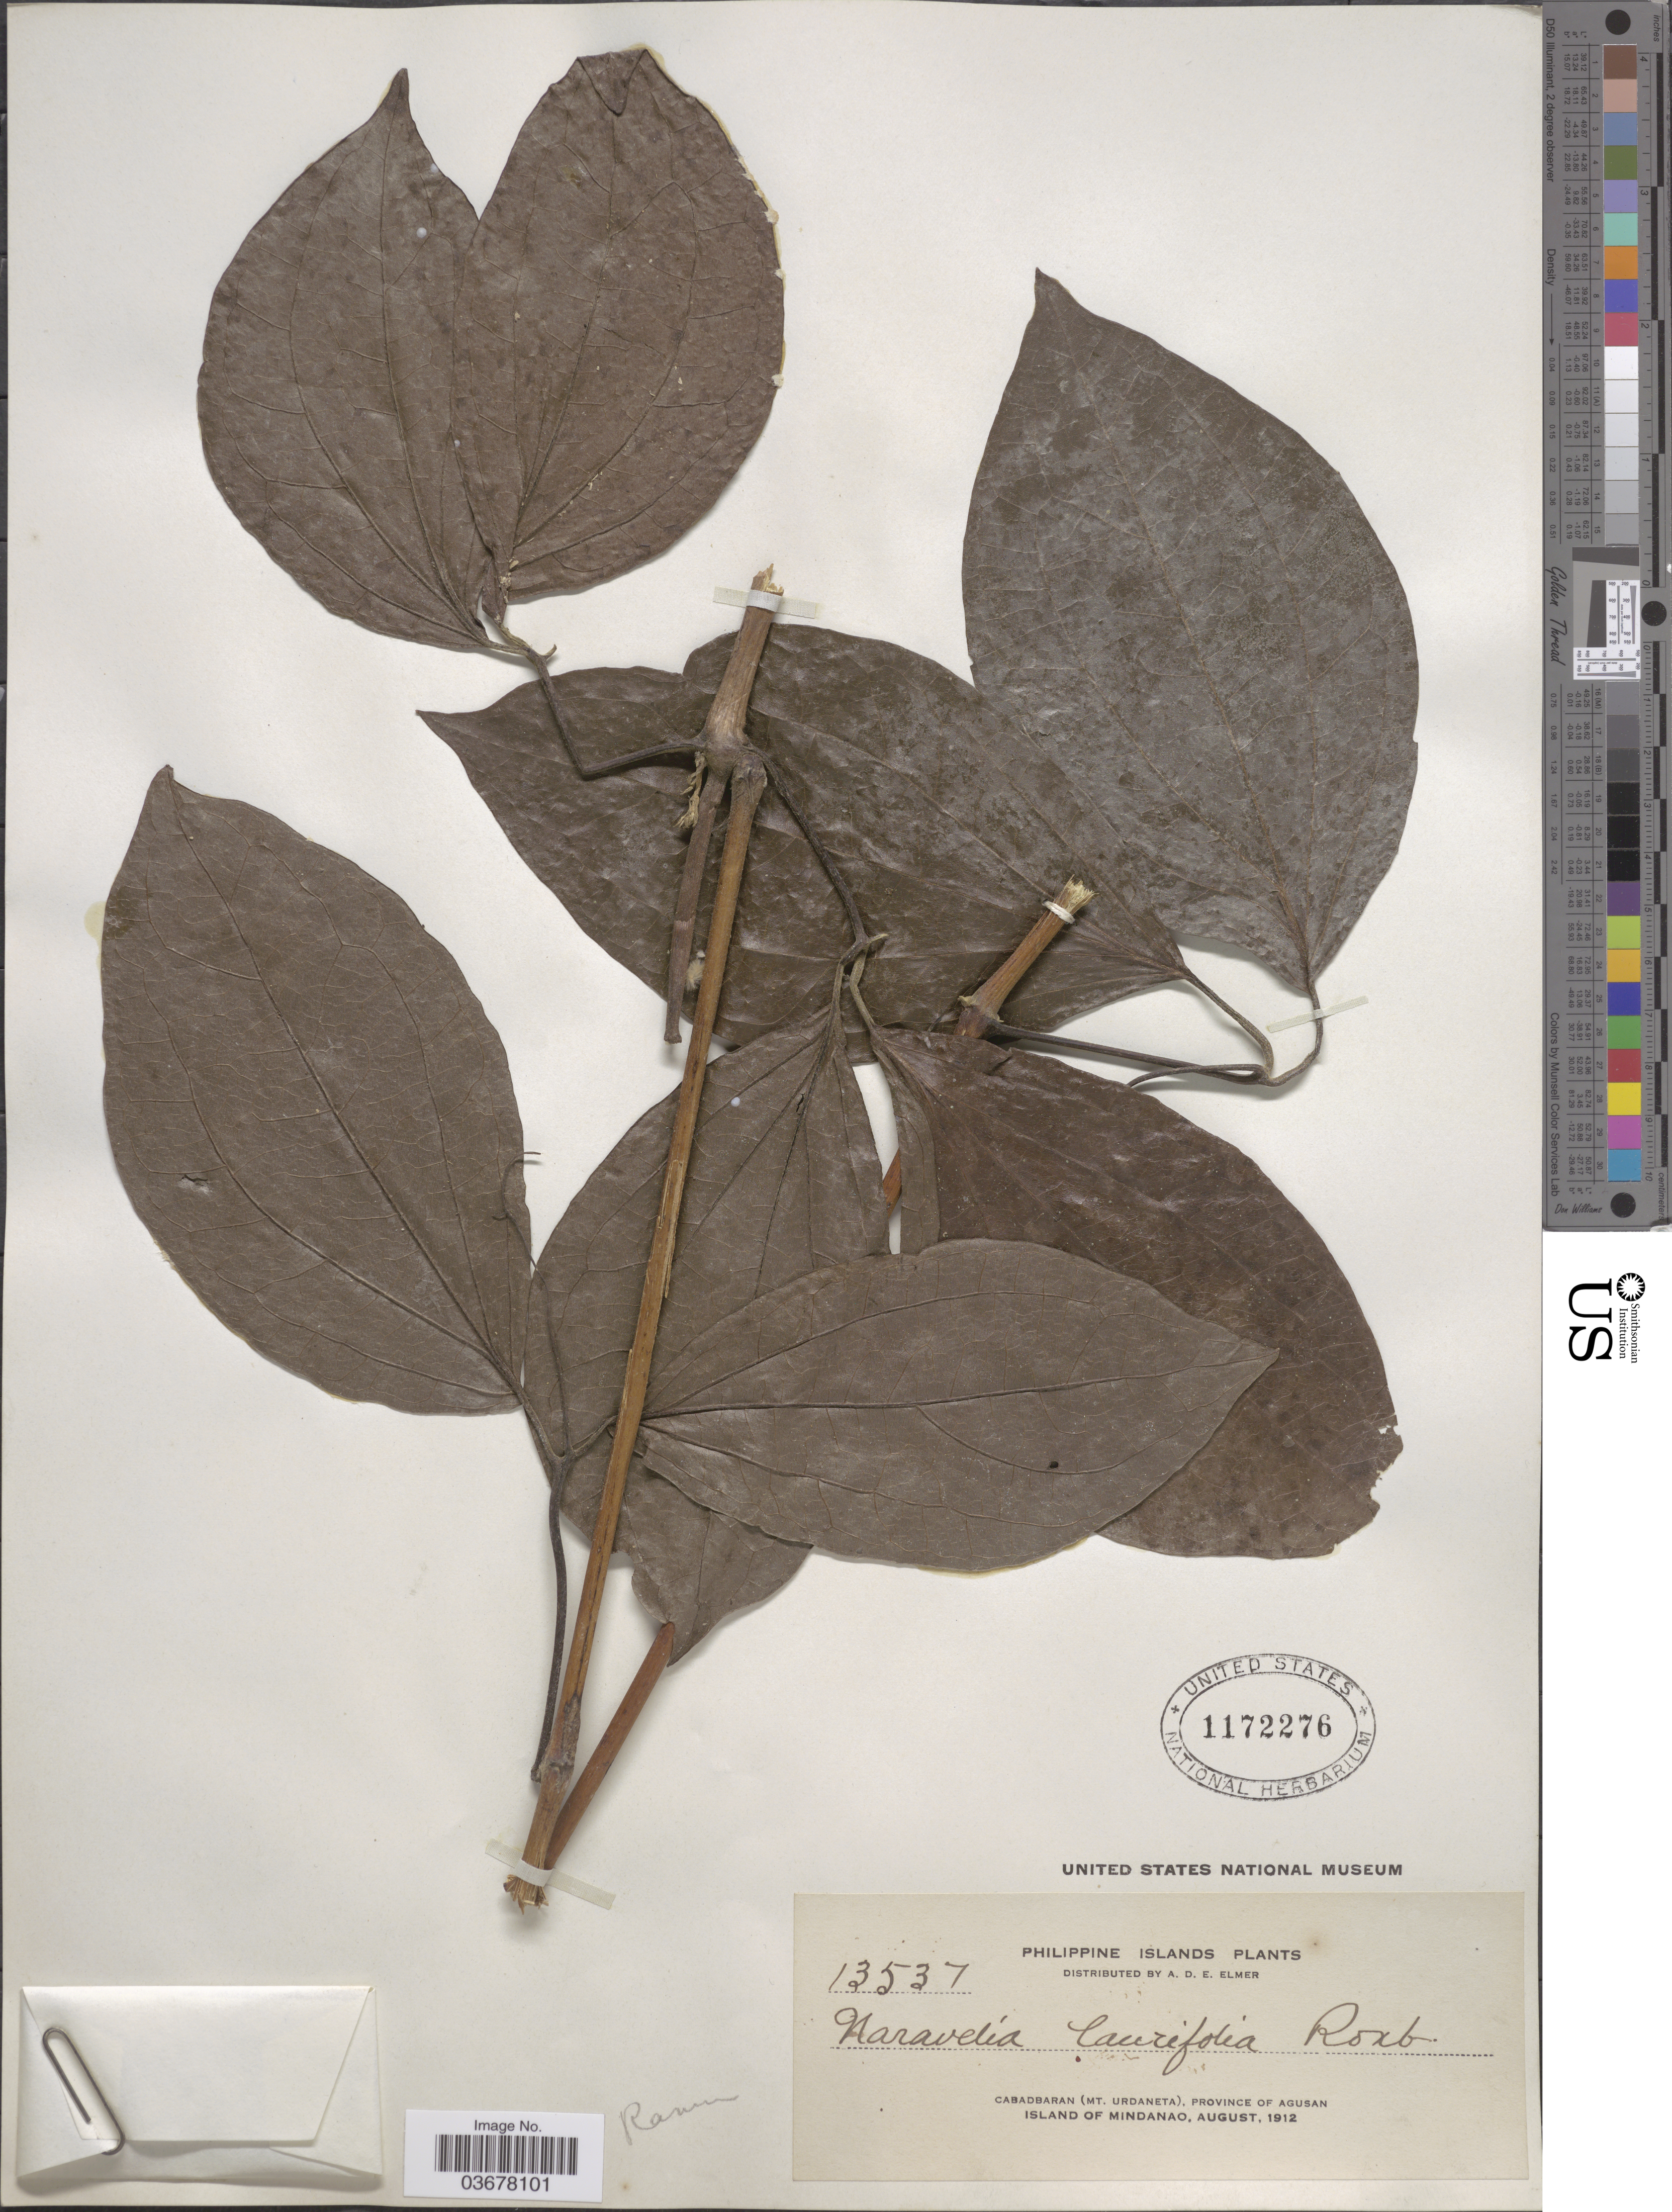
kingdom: Plantae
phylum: Tracheophyta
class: Magnoliopsida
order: Ranunculales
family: Ranunculaceae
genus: Clematis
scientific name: Clematis horripilata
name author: D. Falck & Lehtonen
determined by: Strong, M. T., (US), Smithsonian Institution - National Museum of Natural History (UNITED STATES)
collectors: A. D. E. Elmer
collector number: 13537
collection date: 1912-08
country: Philippines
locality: Philippine Islands. Cabadbaran (Mt. Urdaneta), Province of Agusan. Island of Mindanao.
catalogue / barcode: US 1172276